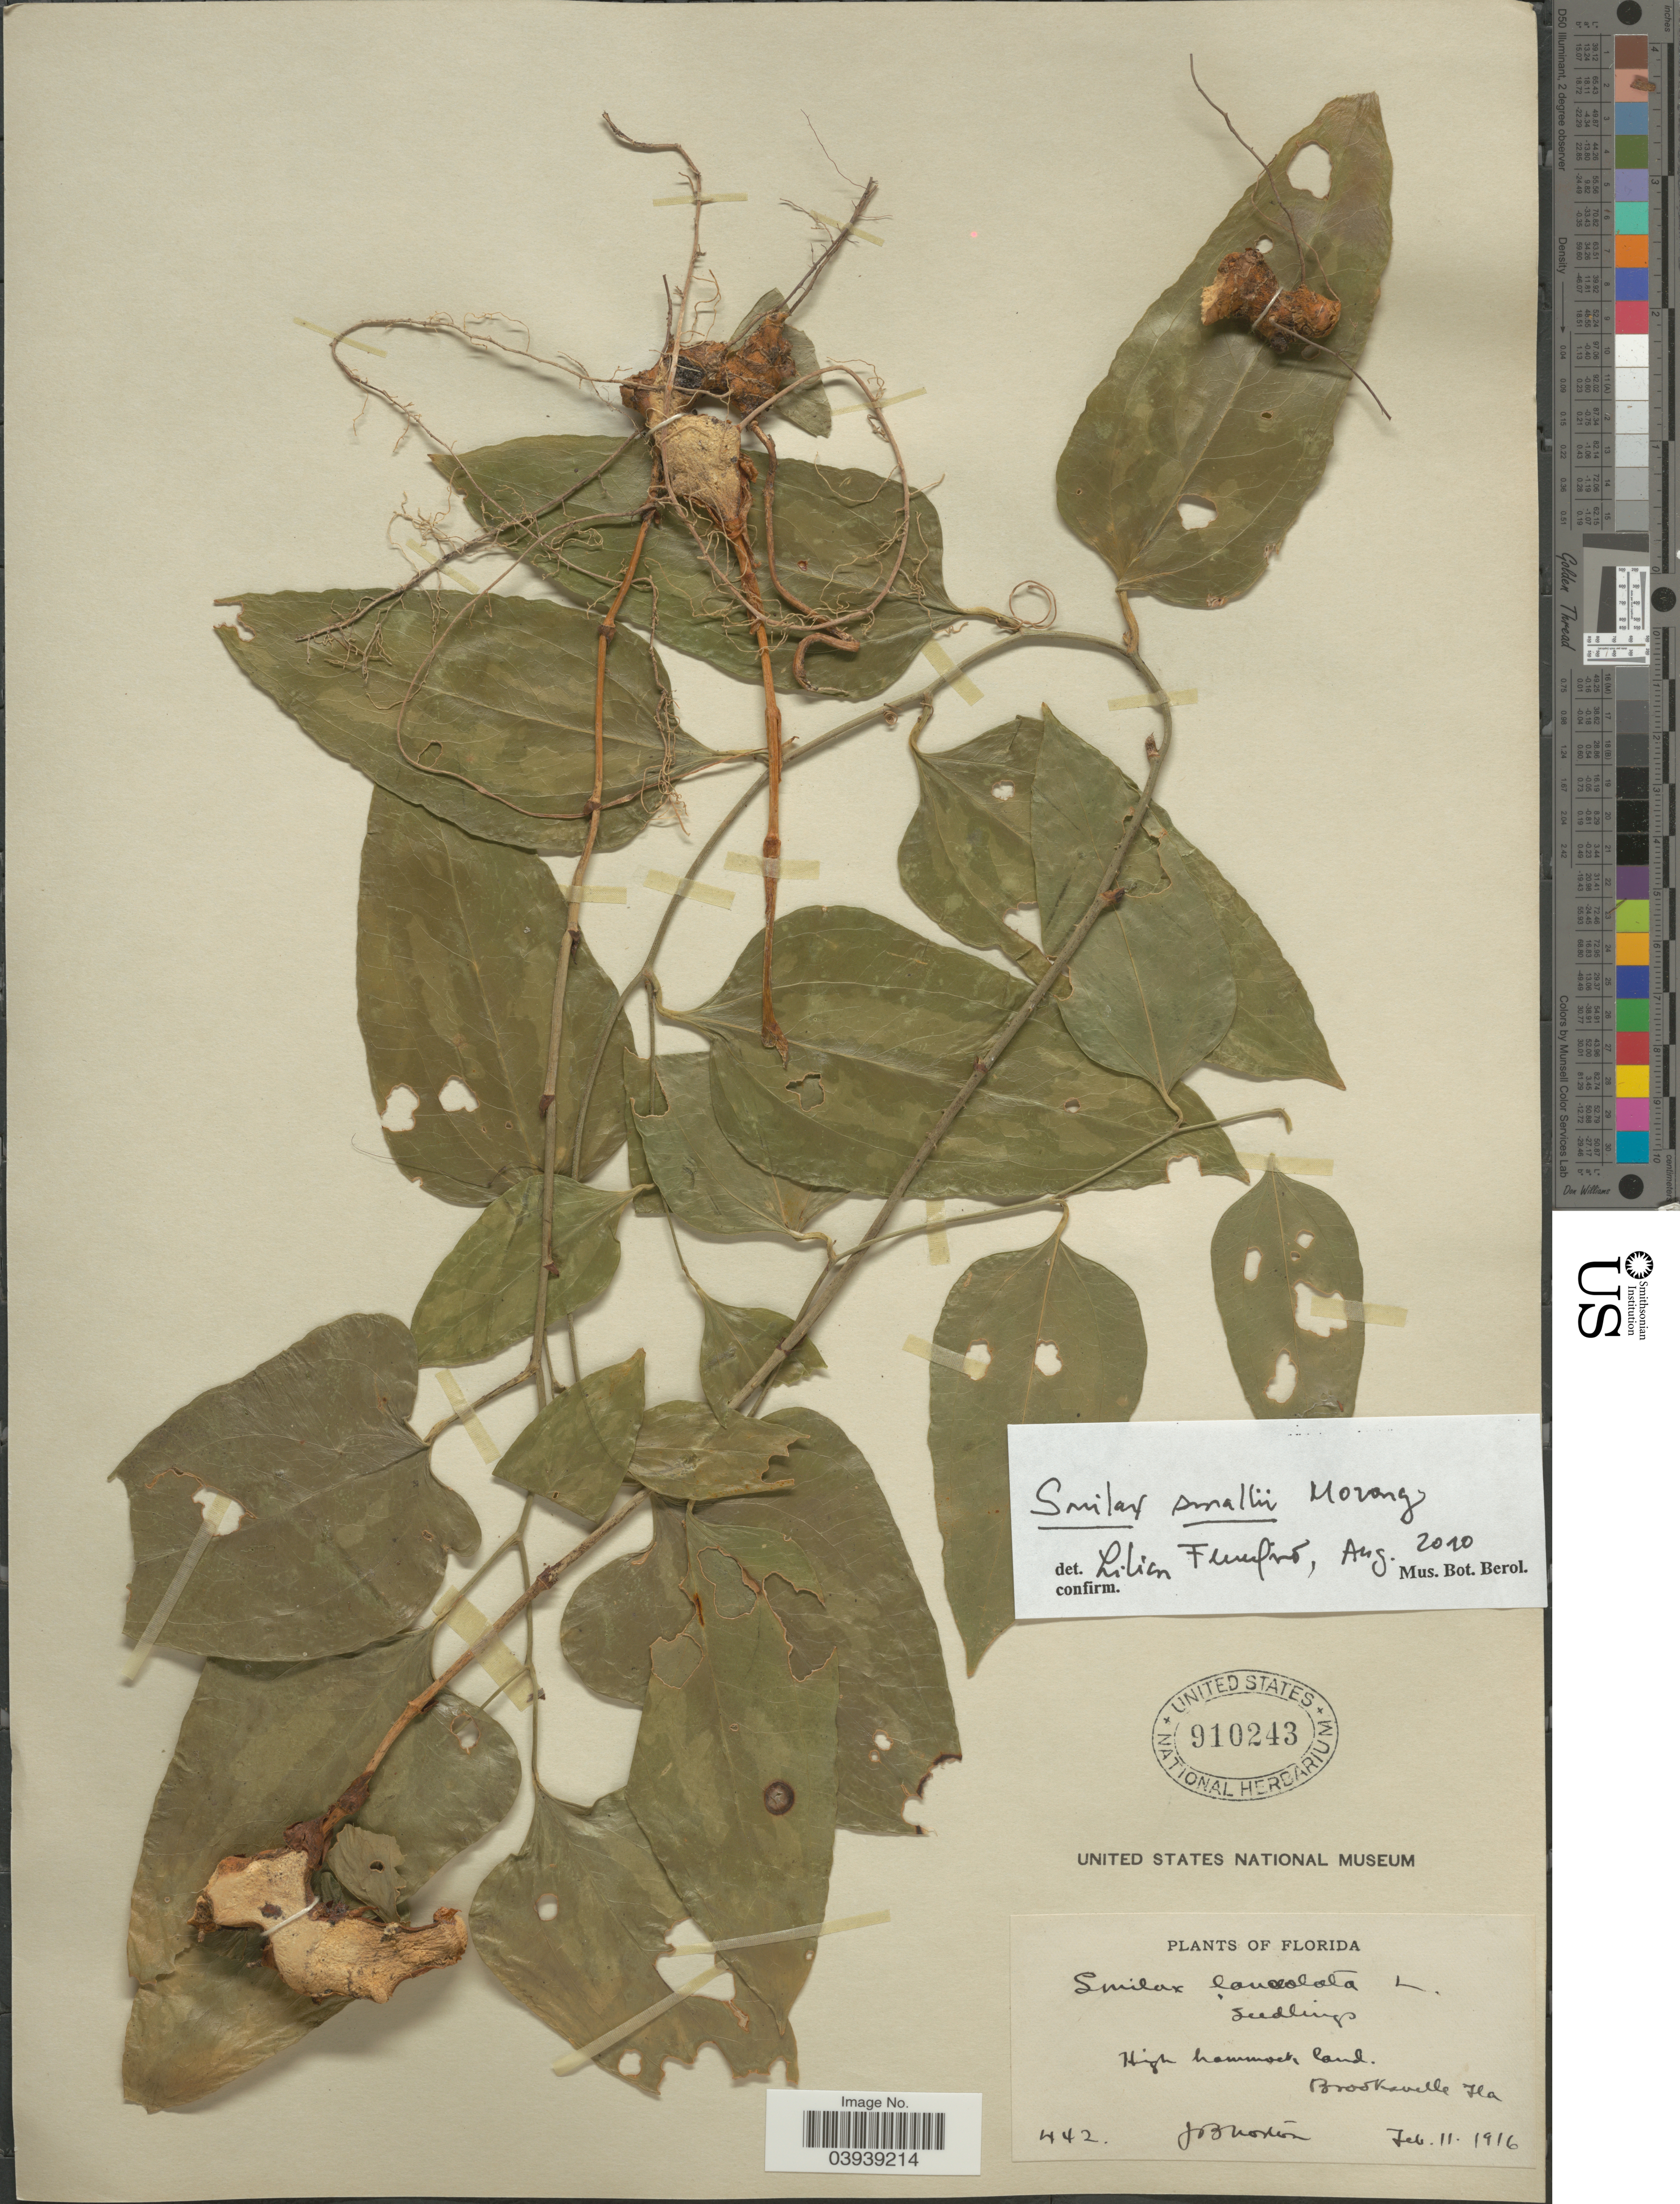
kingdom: Plantae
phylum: Tracheophyta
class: Liliopsida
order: Liliales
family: Smilacaceae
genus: Smilax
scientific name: Smilax smallii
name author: Morong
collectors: J. B. Norton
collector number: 442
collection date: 1916-02-11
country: United States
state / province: Florida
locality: High hammock land. Brooksville.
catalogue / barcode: US 910243